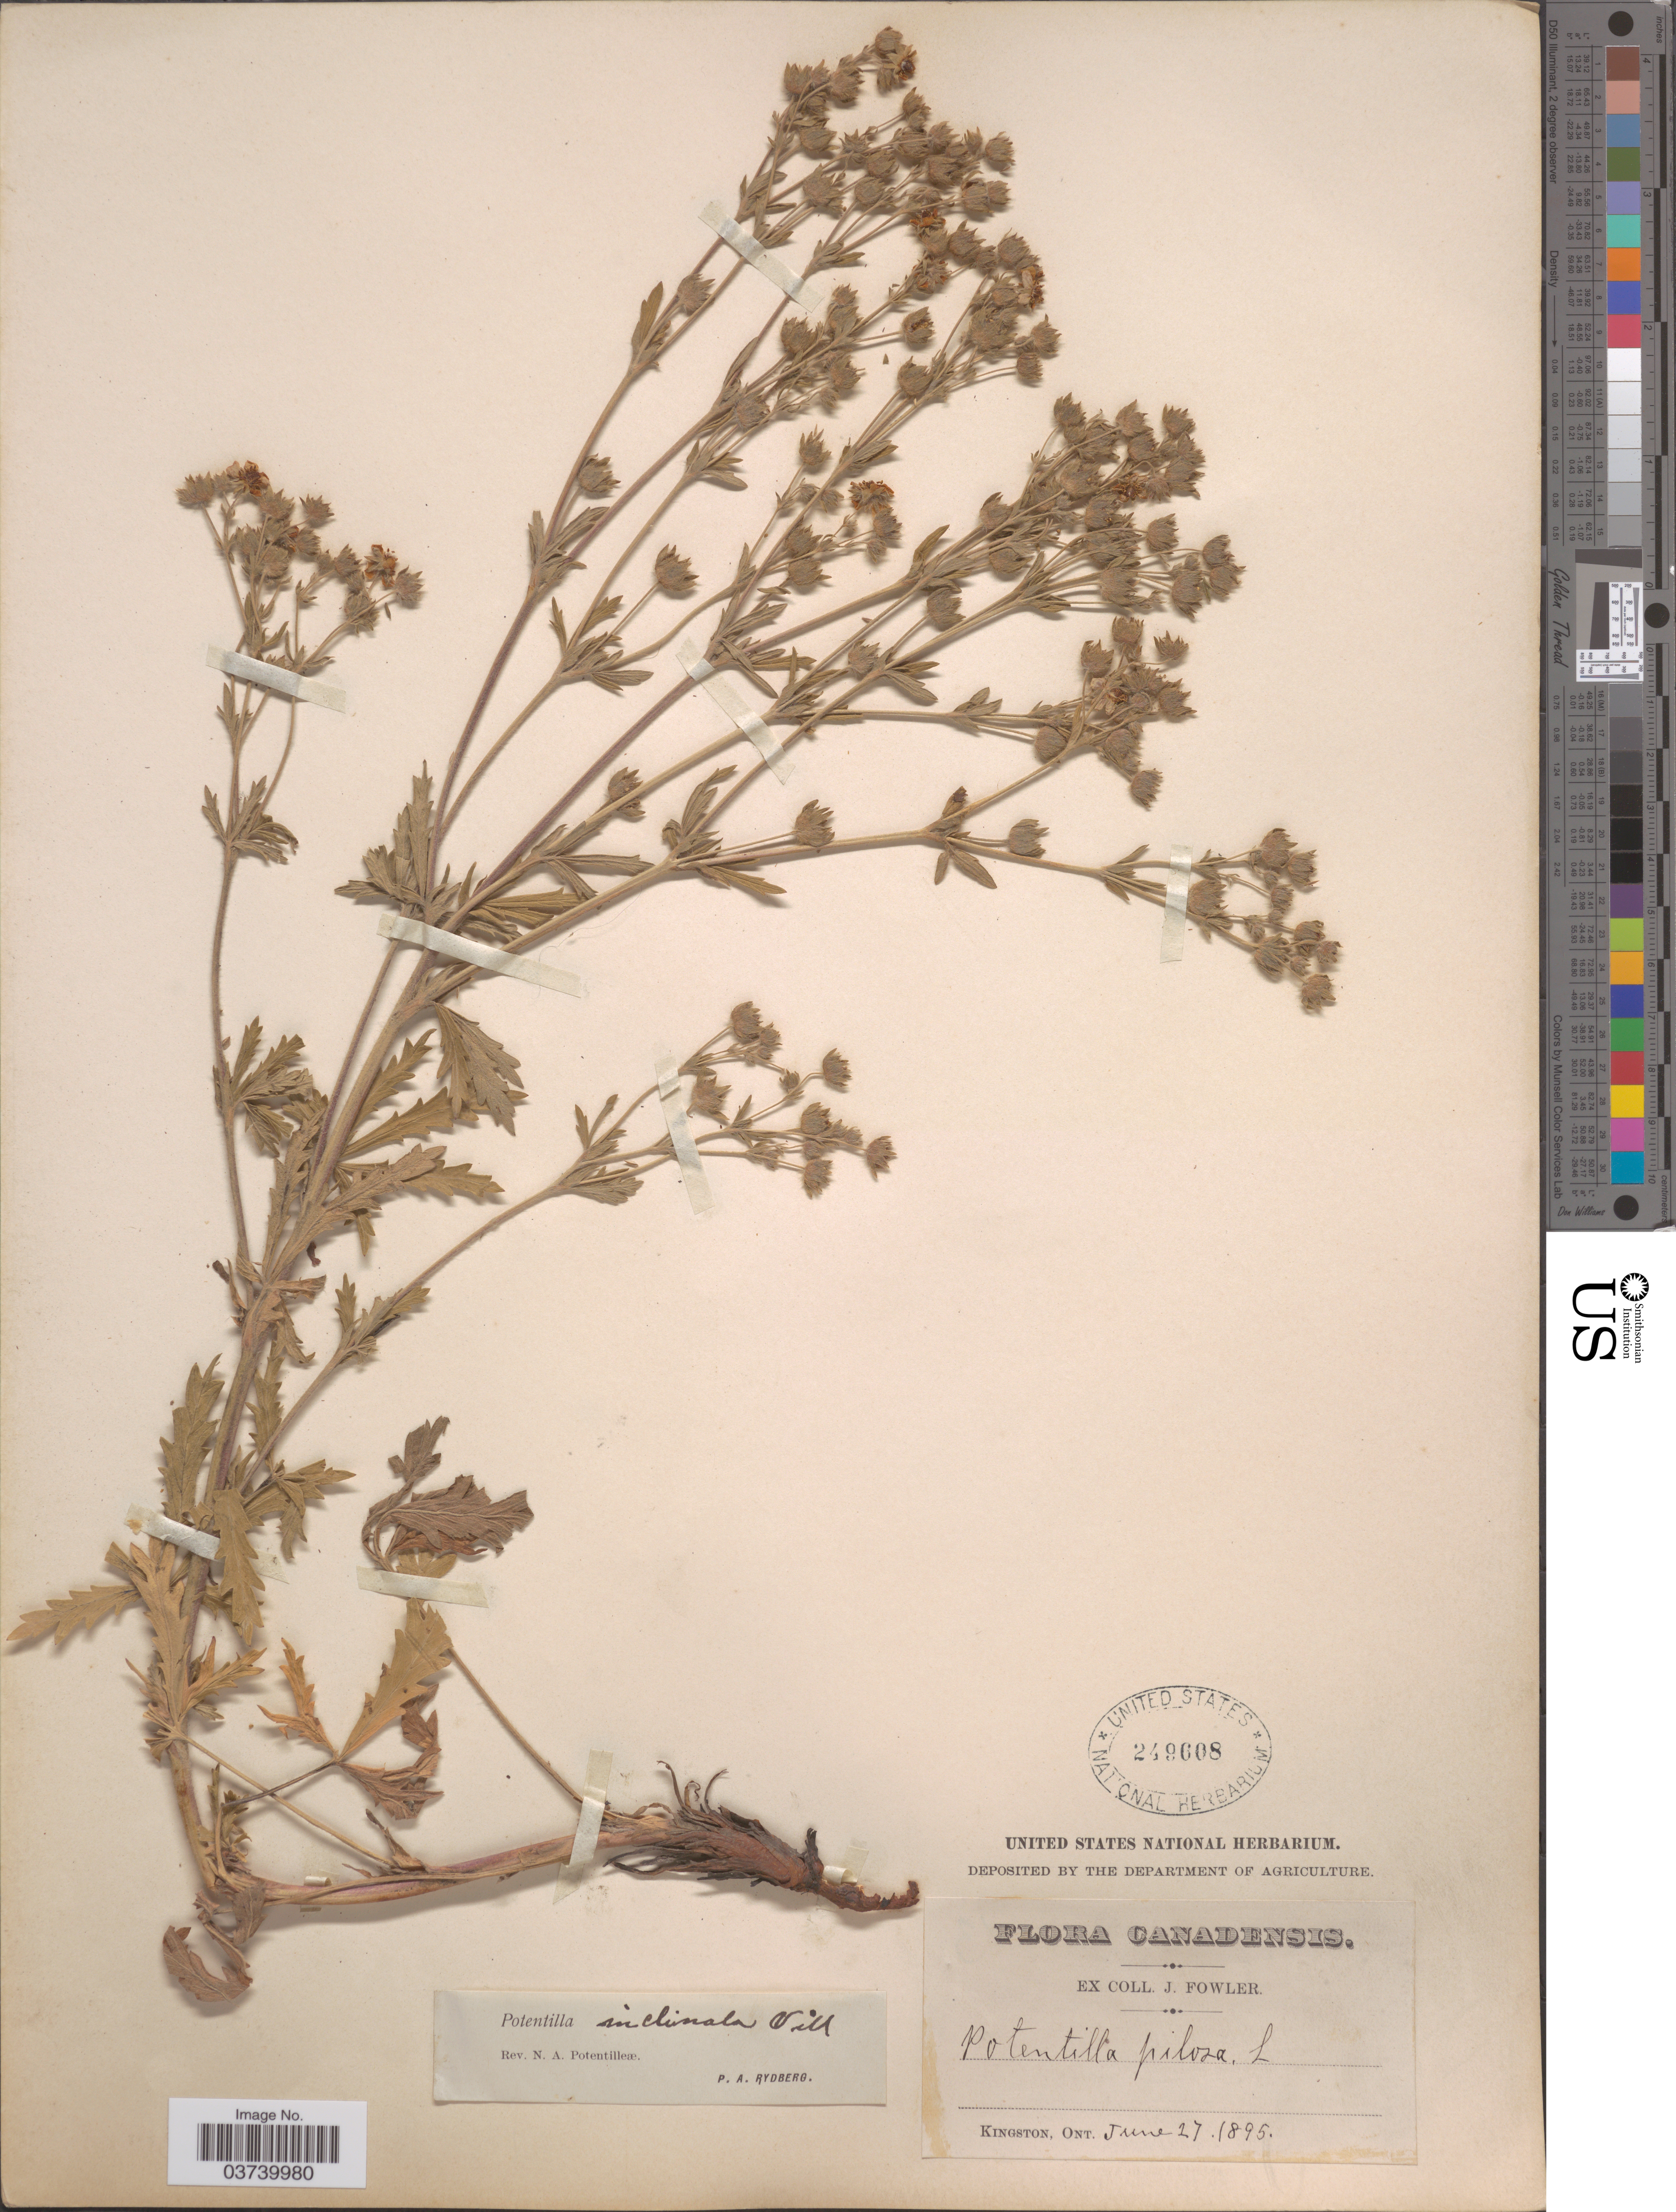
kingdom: Plantae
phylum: Tracheophyta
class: Magnoliopsida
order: Rosales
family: Rosaceae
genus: Potentilla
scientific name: Potentilla inclinata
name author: Vill.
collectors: J. Fowler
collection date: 1895-06-27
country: Canada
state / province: Ontario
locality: Kingston.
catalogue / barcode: US 249608